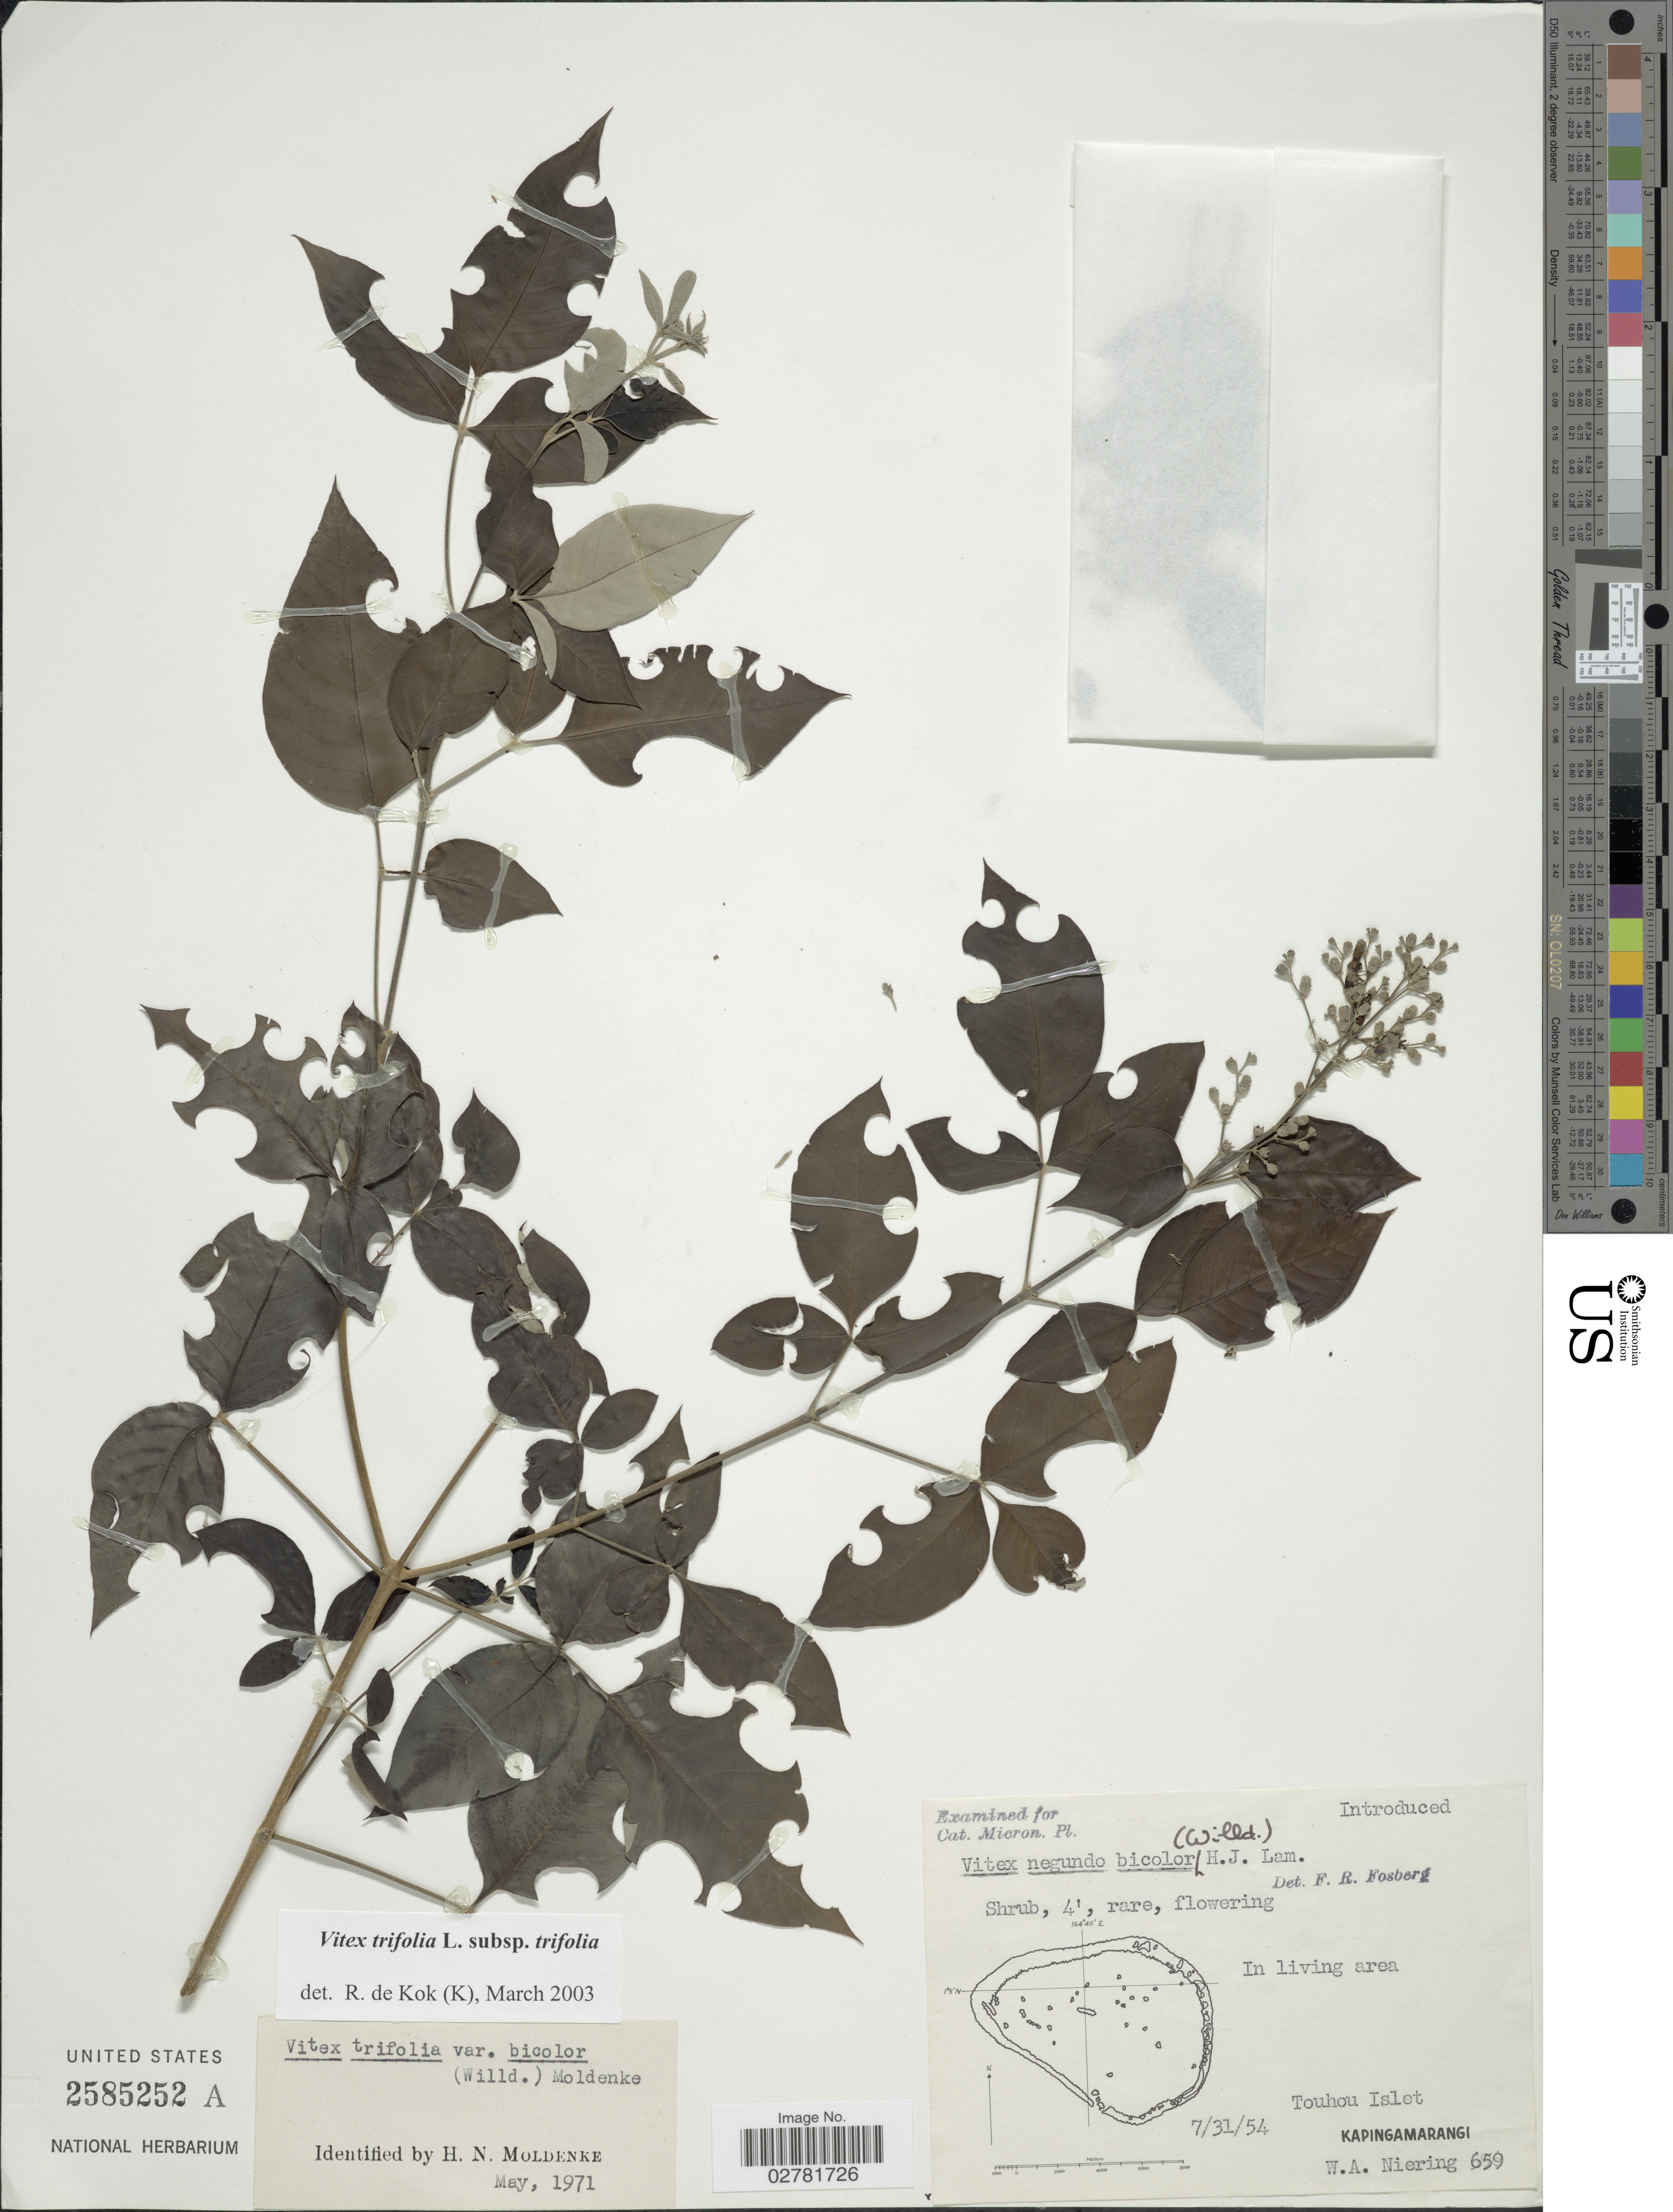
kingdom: Plantae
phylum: Tracheophyta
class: Magnoliopsida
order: Lamiales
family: Lamiaceae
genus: Vitex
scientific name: Vitex trifolia var. trifolia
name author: L.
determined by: Kok, R. de, (K)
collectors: W. Niering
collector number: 659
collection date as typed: Transcribed d/m/y: 31/7/54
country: Micronesia, Federated States of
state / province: Pohnpei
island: Kapingamarangi Atoll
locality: Touhou Islet. Kapingamarangi.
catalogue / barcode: US 2585252A